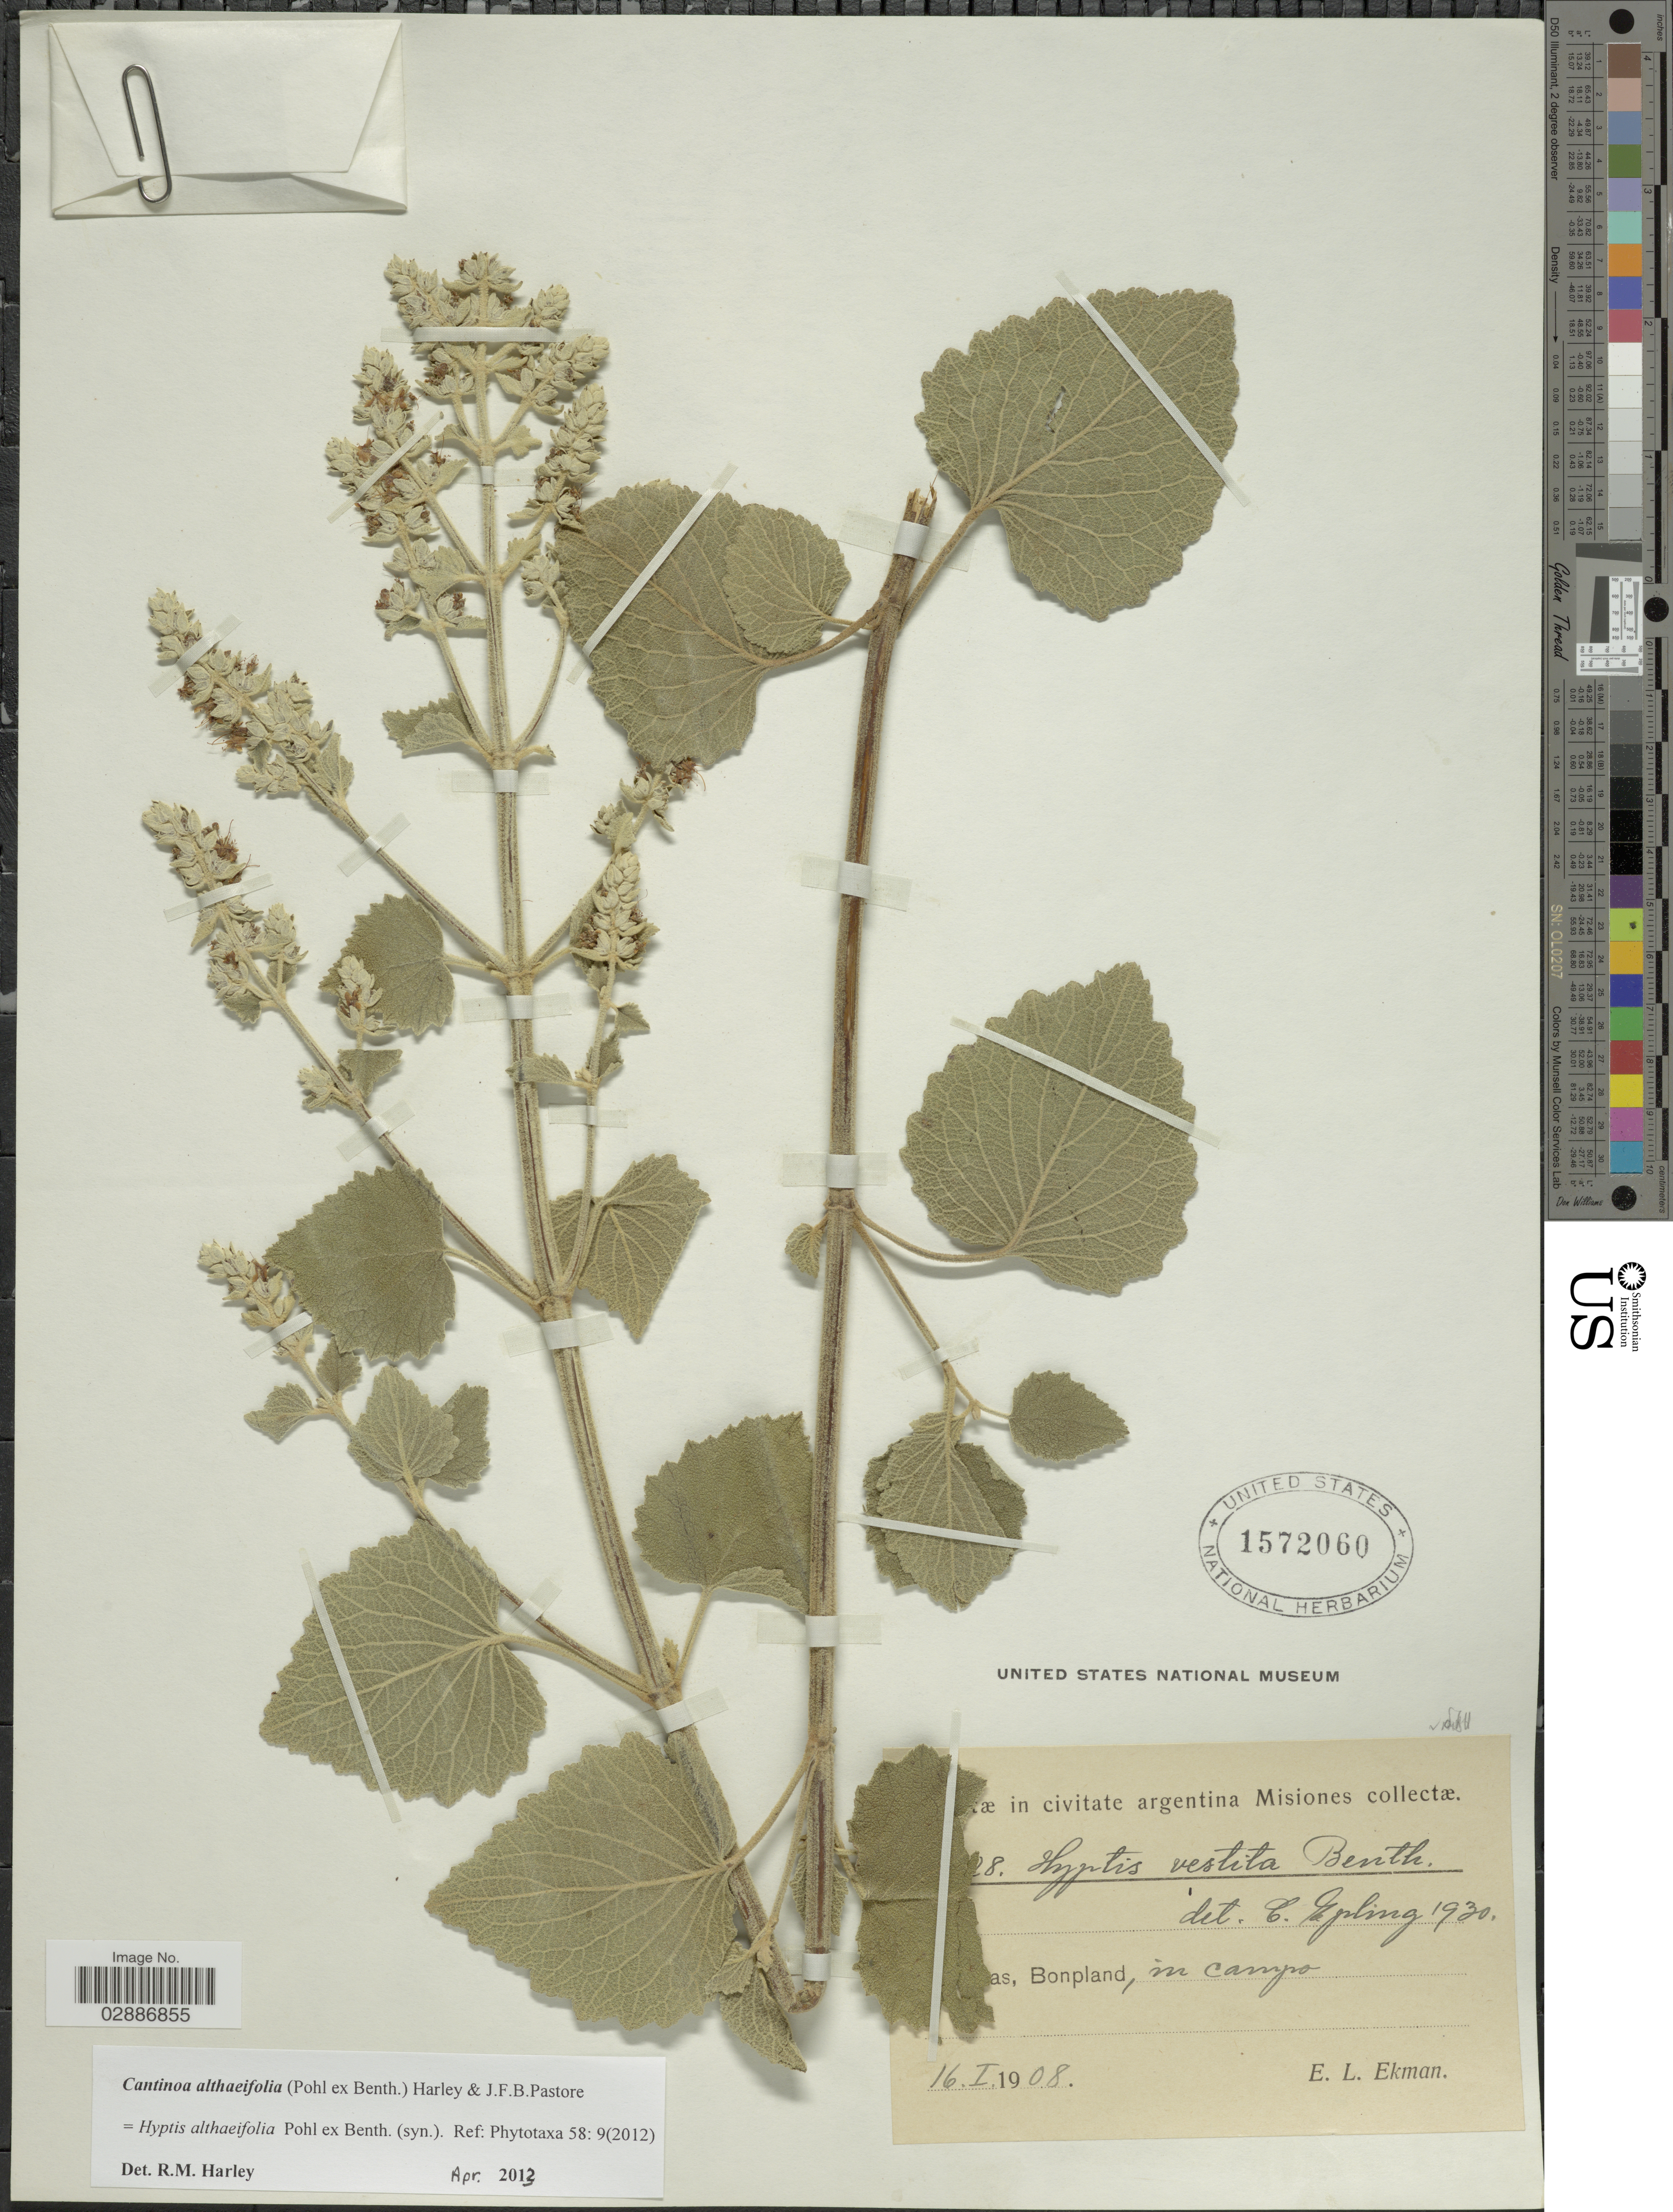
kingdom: Plantae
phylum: Tracheophyta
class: Magnoliopsida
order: Lamiales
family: Lamiaceae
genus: Cantinoa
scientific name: Cantinoa althaeifolia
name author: (Pohl ex Benth.) Harley & J.F.B. Pastore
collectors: E. L. Ekman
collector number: !8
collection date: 1908-01-16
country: Argentina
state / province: Misiones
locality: In civitate argentina Misiones. [illegible text]as, Bonpland, in campo.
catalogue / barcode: US 1572060